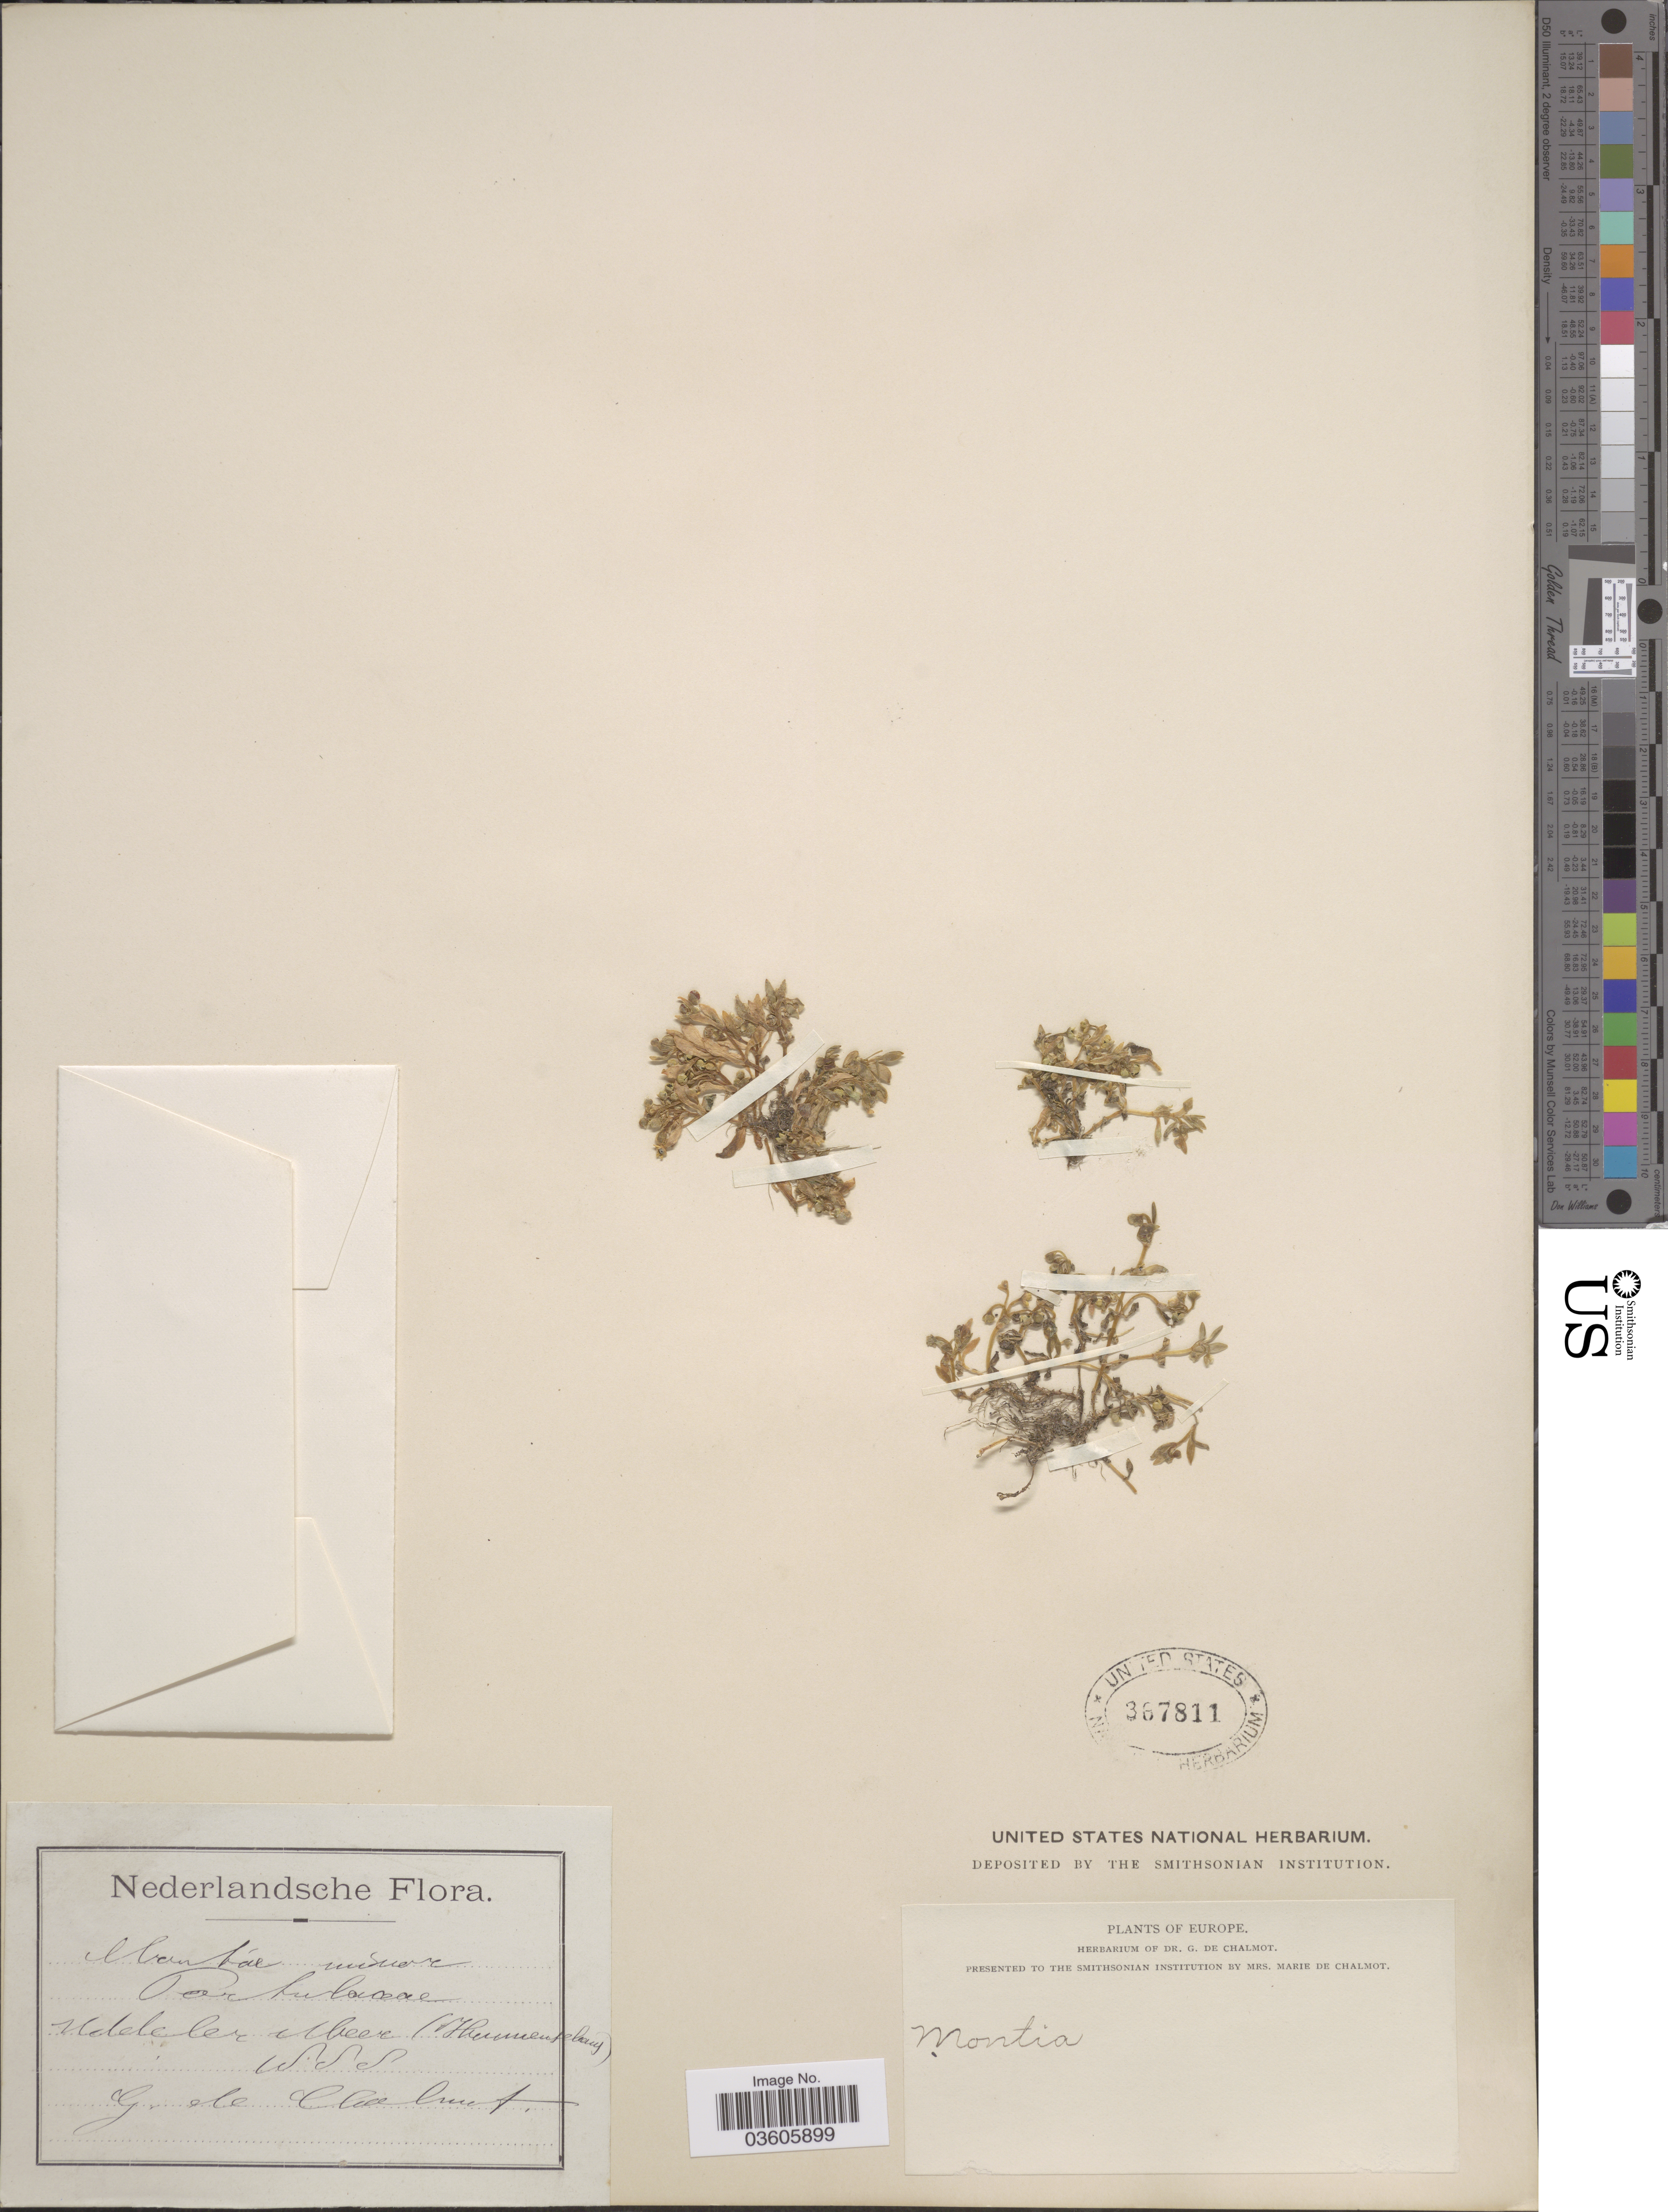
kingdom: Plantae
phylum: Tracheophyta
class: Magnoliopsida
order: Caryophyllales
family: Montiaceae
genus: Montia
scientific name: Montia minor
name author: C.C. Gmel.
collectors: G. de Chalmot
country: Netherlands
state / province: Gelderland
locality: Udeleler Meer (Hunneschans) Uddel.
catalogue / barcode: US 367811